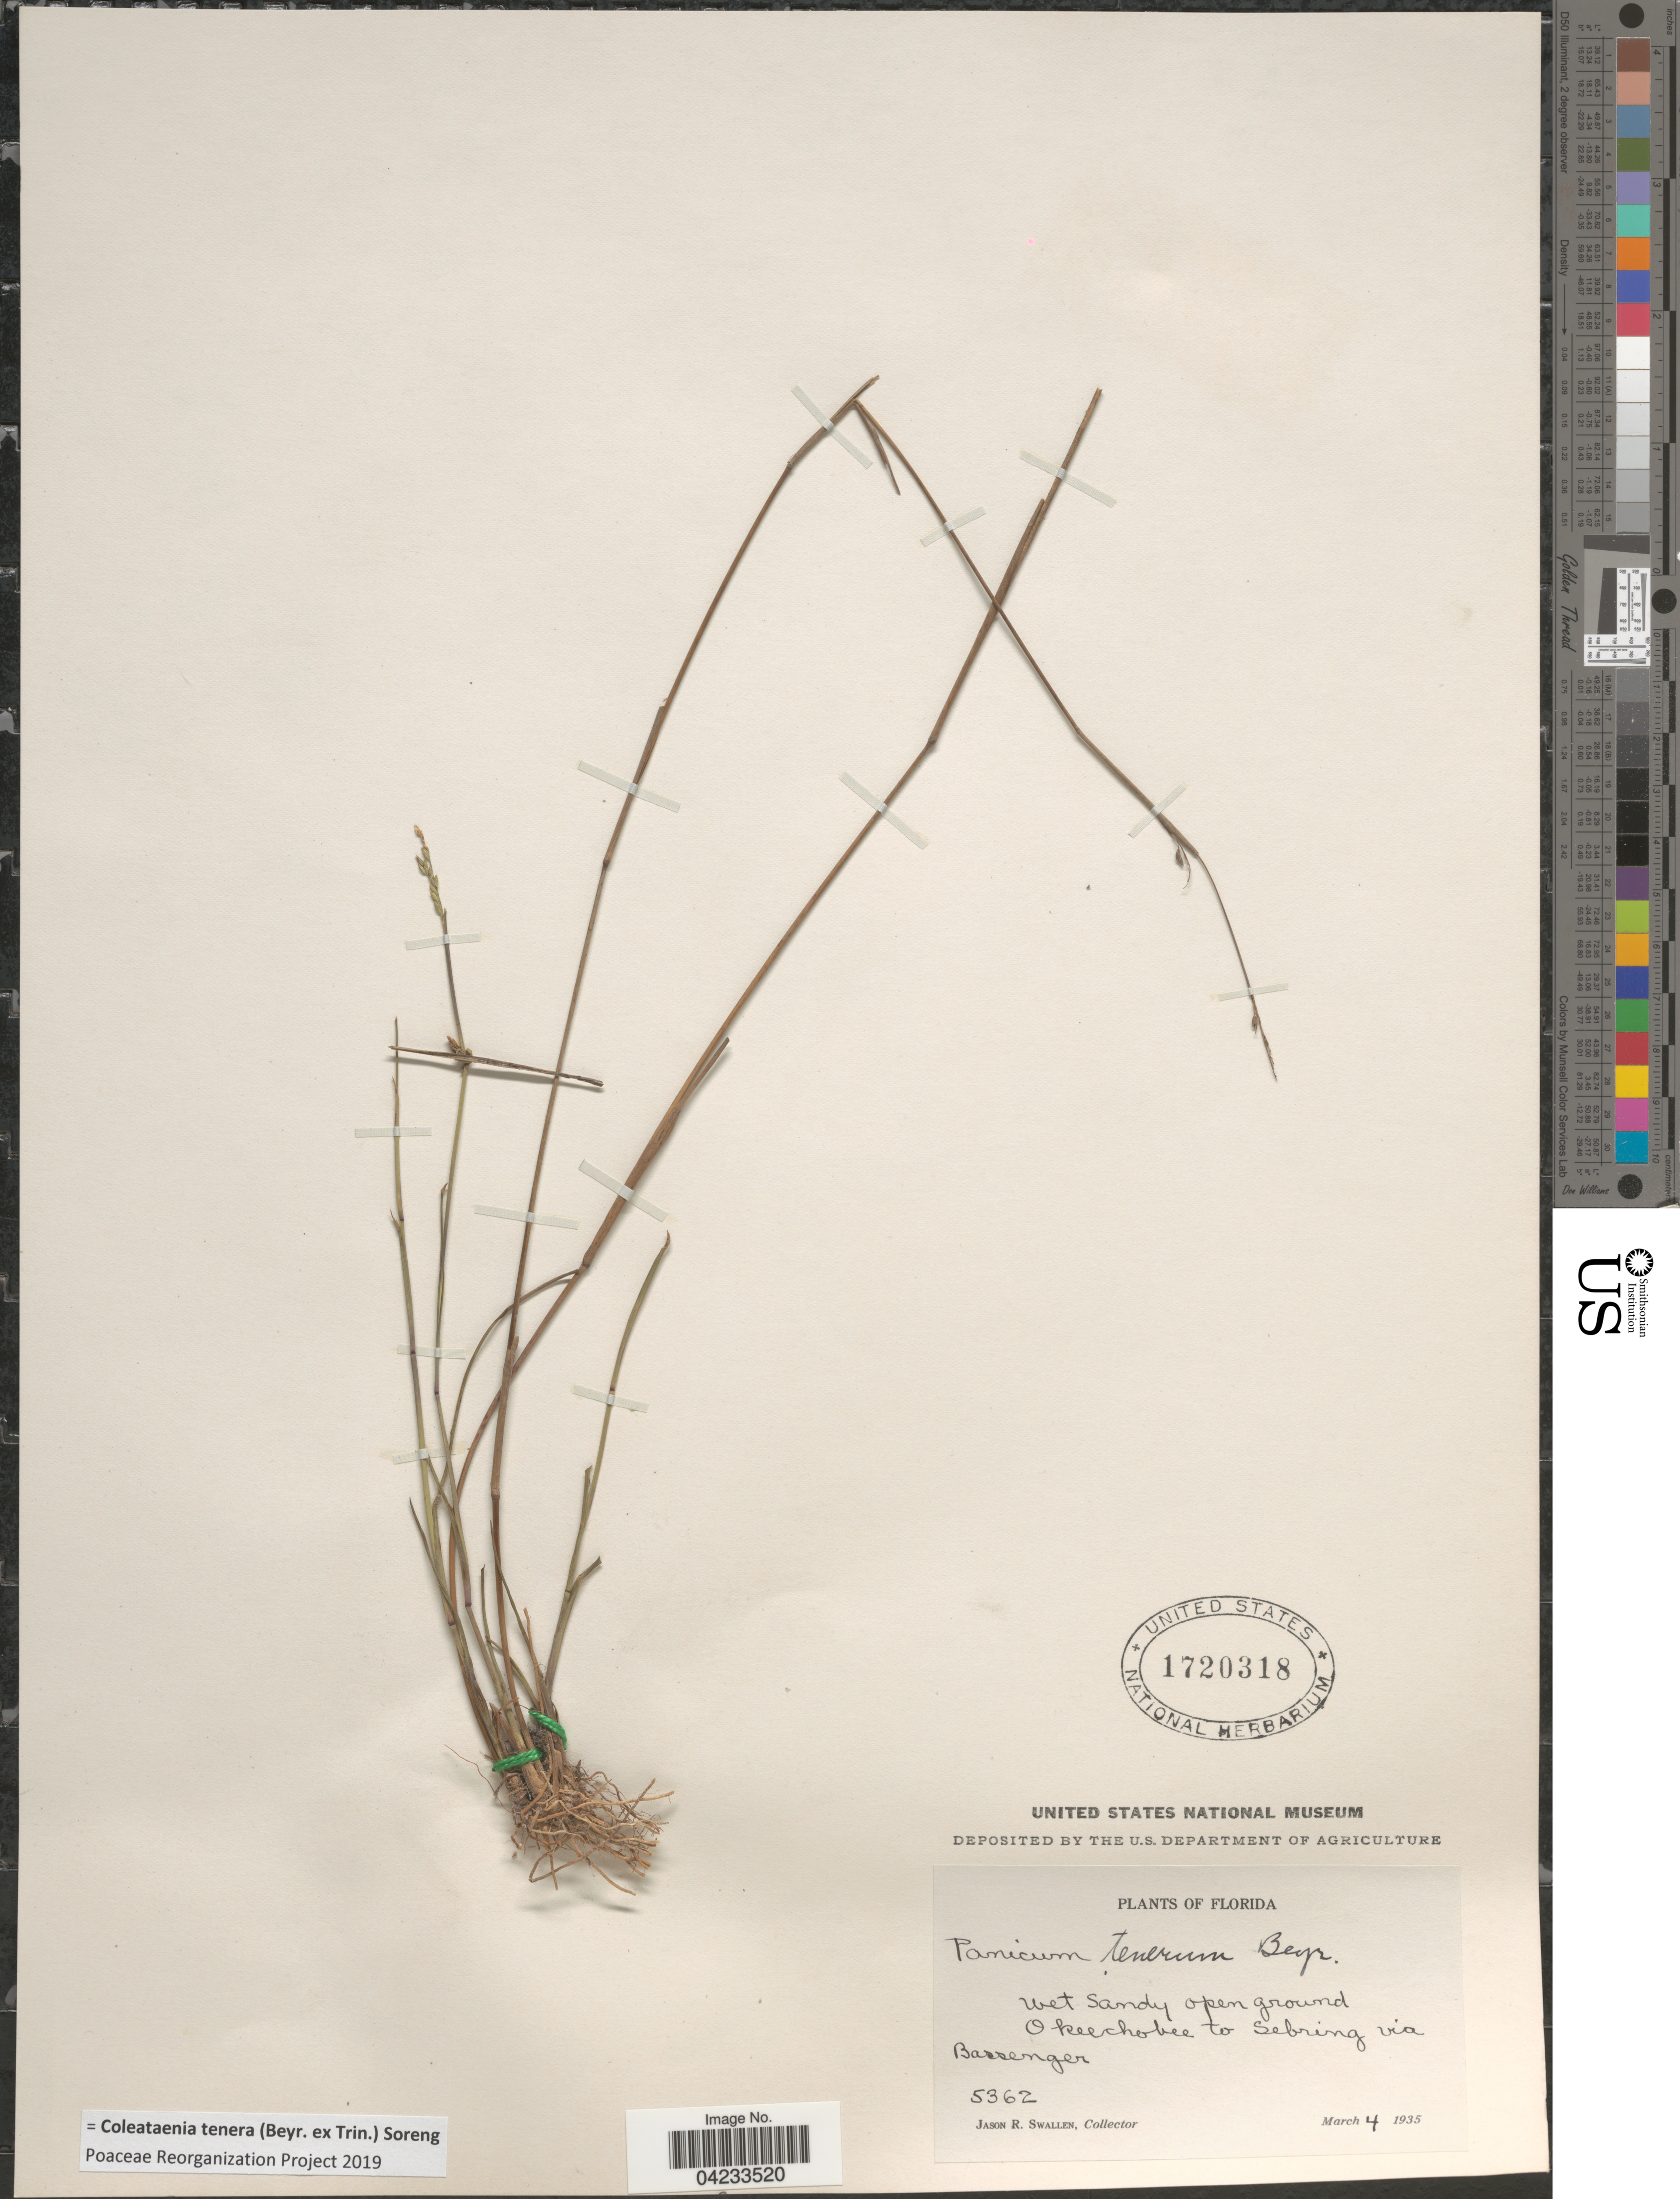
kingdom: Plantae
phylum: Tracheophyta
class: Liliopsida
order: Poales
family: Poaceae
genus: Coleataenia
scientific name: Coleataenia tenera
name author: (Beyr. ex Trin.) Soreng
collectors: J. R. Swallen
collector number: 5362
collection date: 1935-03-04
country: United States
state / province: Florida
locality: Wet Sandy open ground. Okeechobee to Sebring via Bassenger.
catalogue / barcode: US 1720318